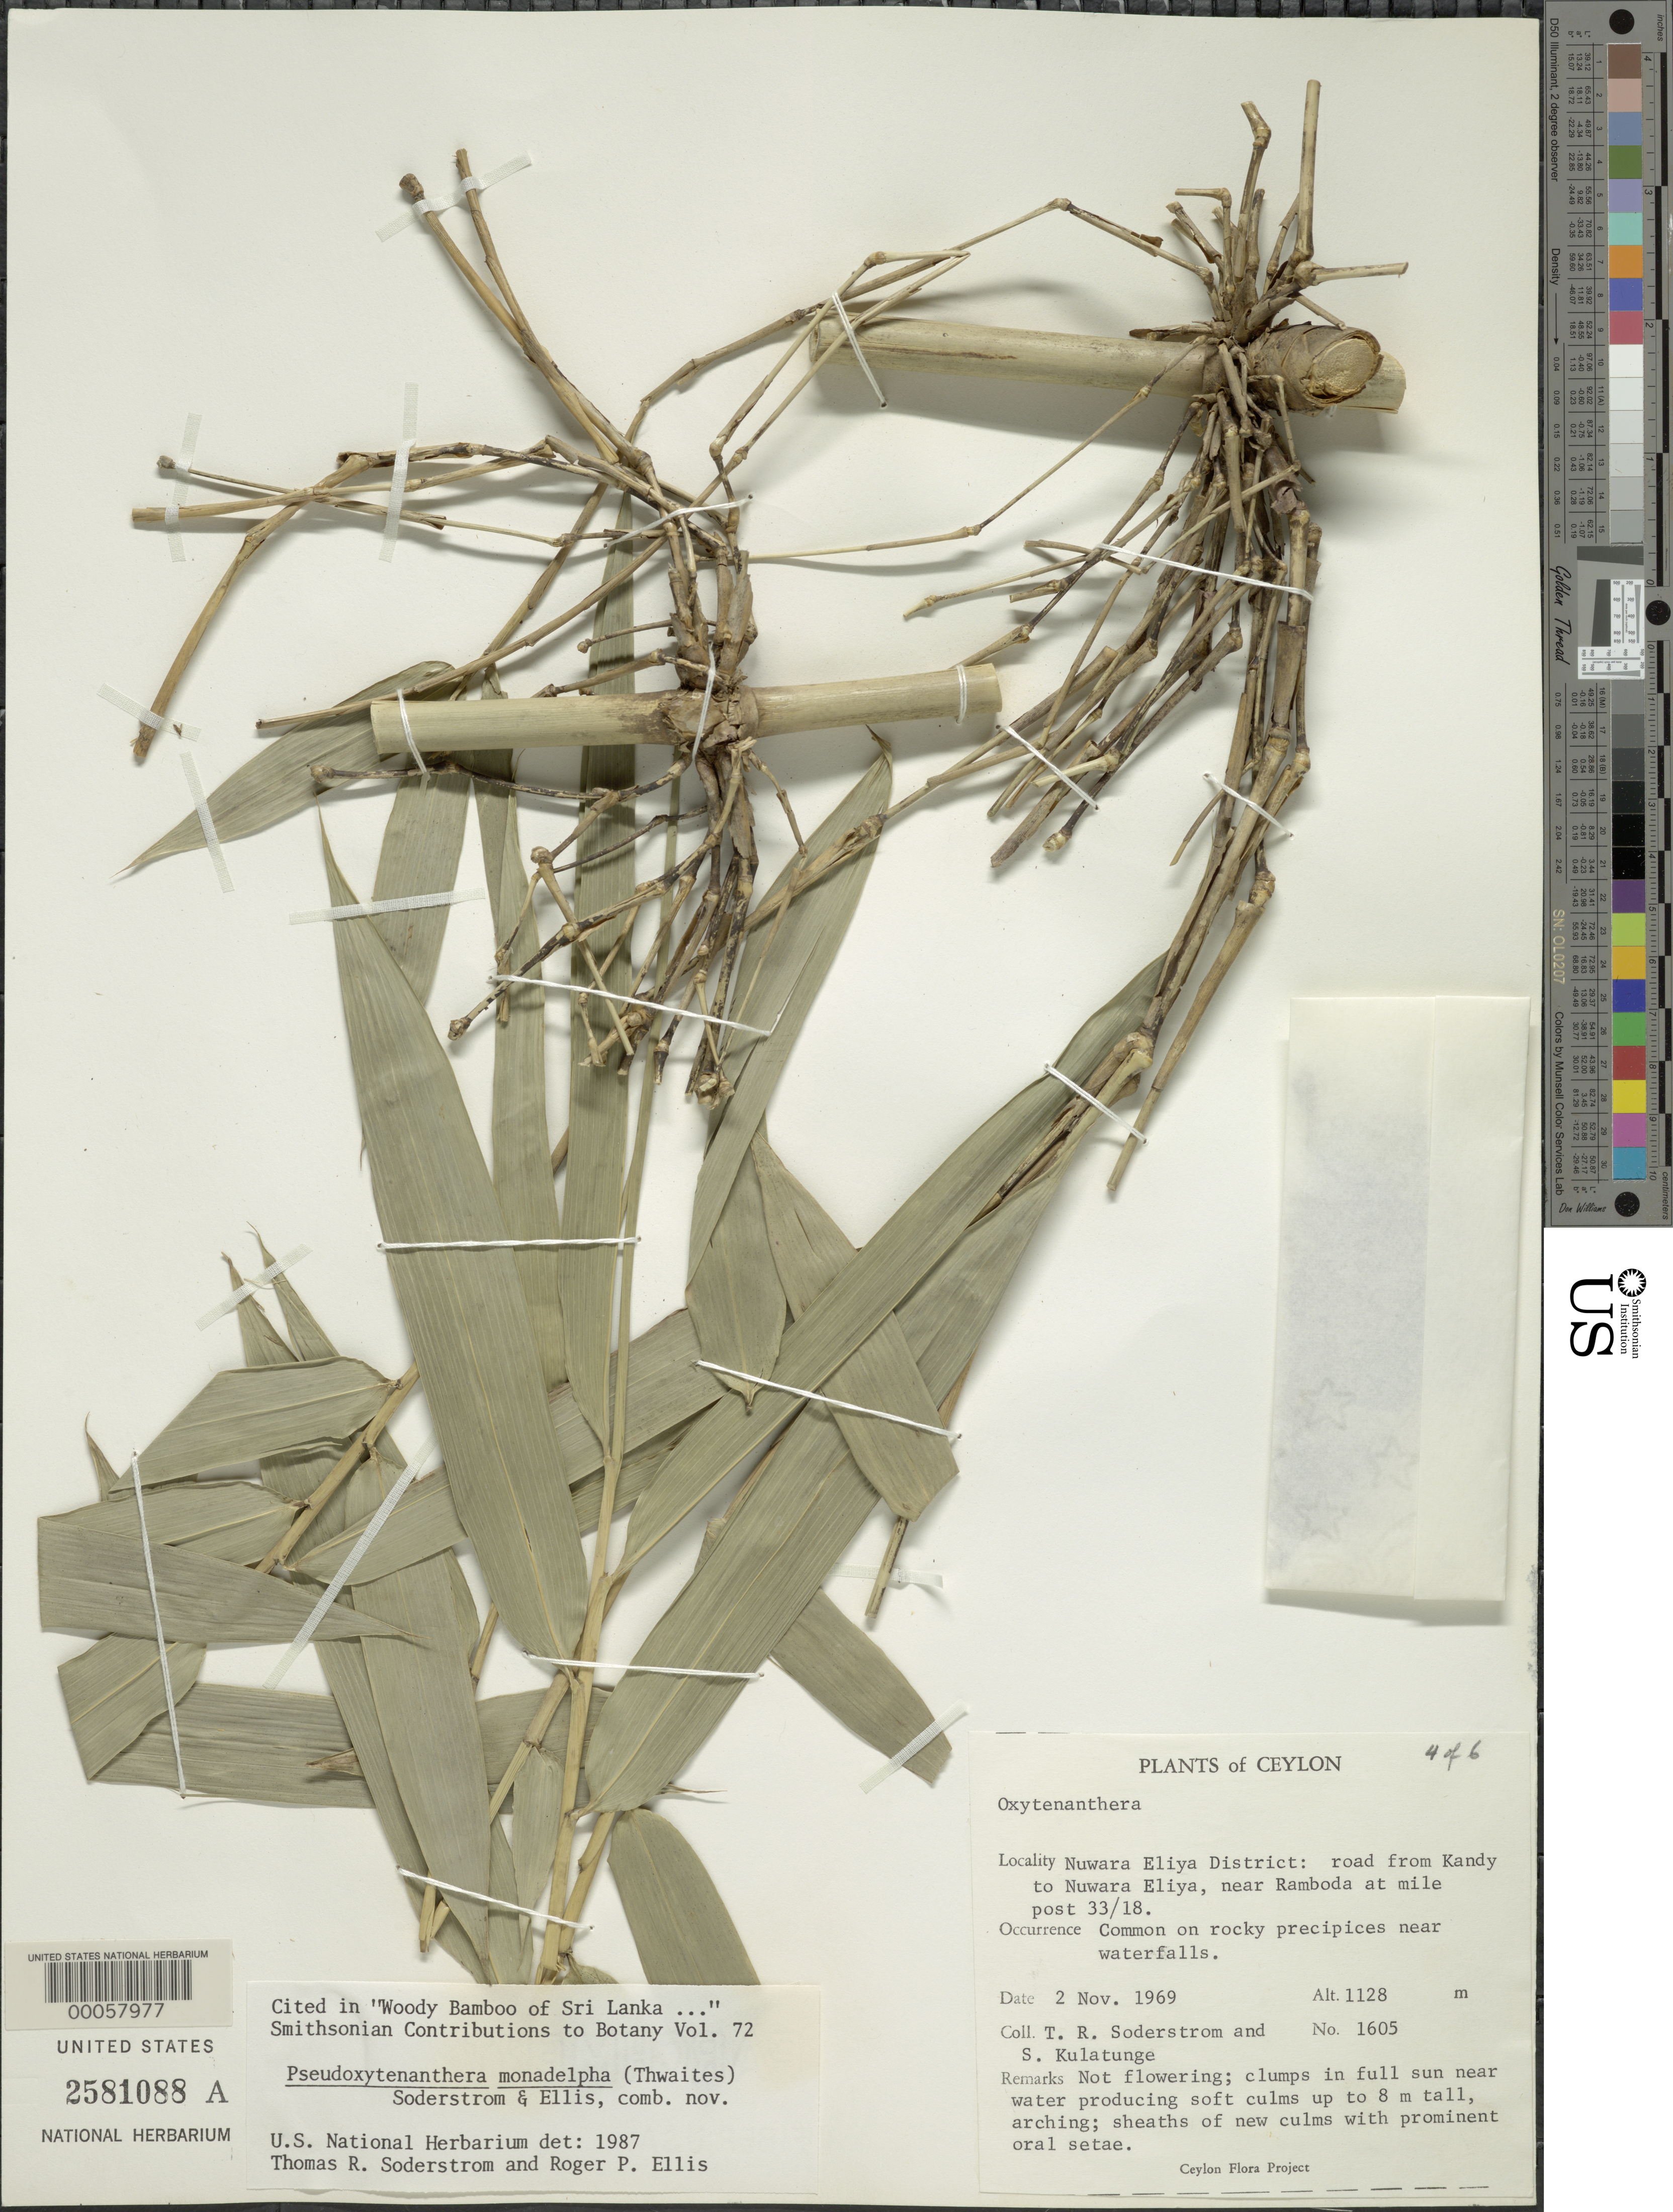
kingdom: Plantae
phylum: Tracheophyta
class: Liliopsida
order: Poales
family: Poaceae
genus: Pseudoxytenanthera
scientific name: Pseudoxytenanthera monadelpha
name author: (Thwaites) Soderstr. & J. Ellis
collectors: T. R. Soderstrom & S. Kulatunge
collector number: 1605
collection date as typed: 02 Nov 1969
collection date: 1969-11-02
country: Sri Lanka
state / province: Central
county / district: Nuwara Eliya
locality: Road from Kandy to Nuwara Eliya, near Ramboda at mile post 33/18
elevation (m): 1128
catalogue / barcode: US 2581088